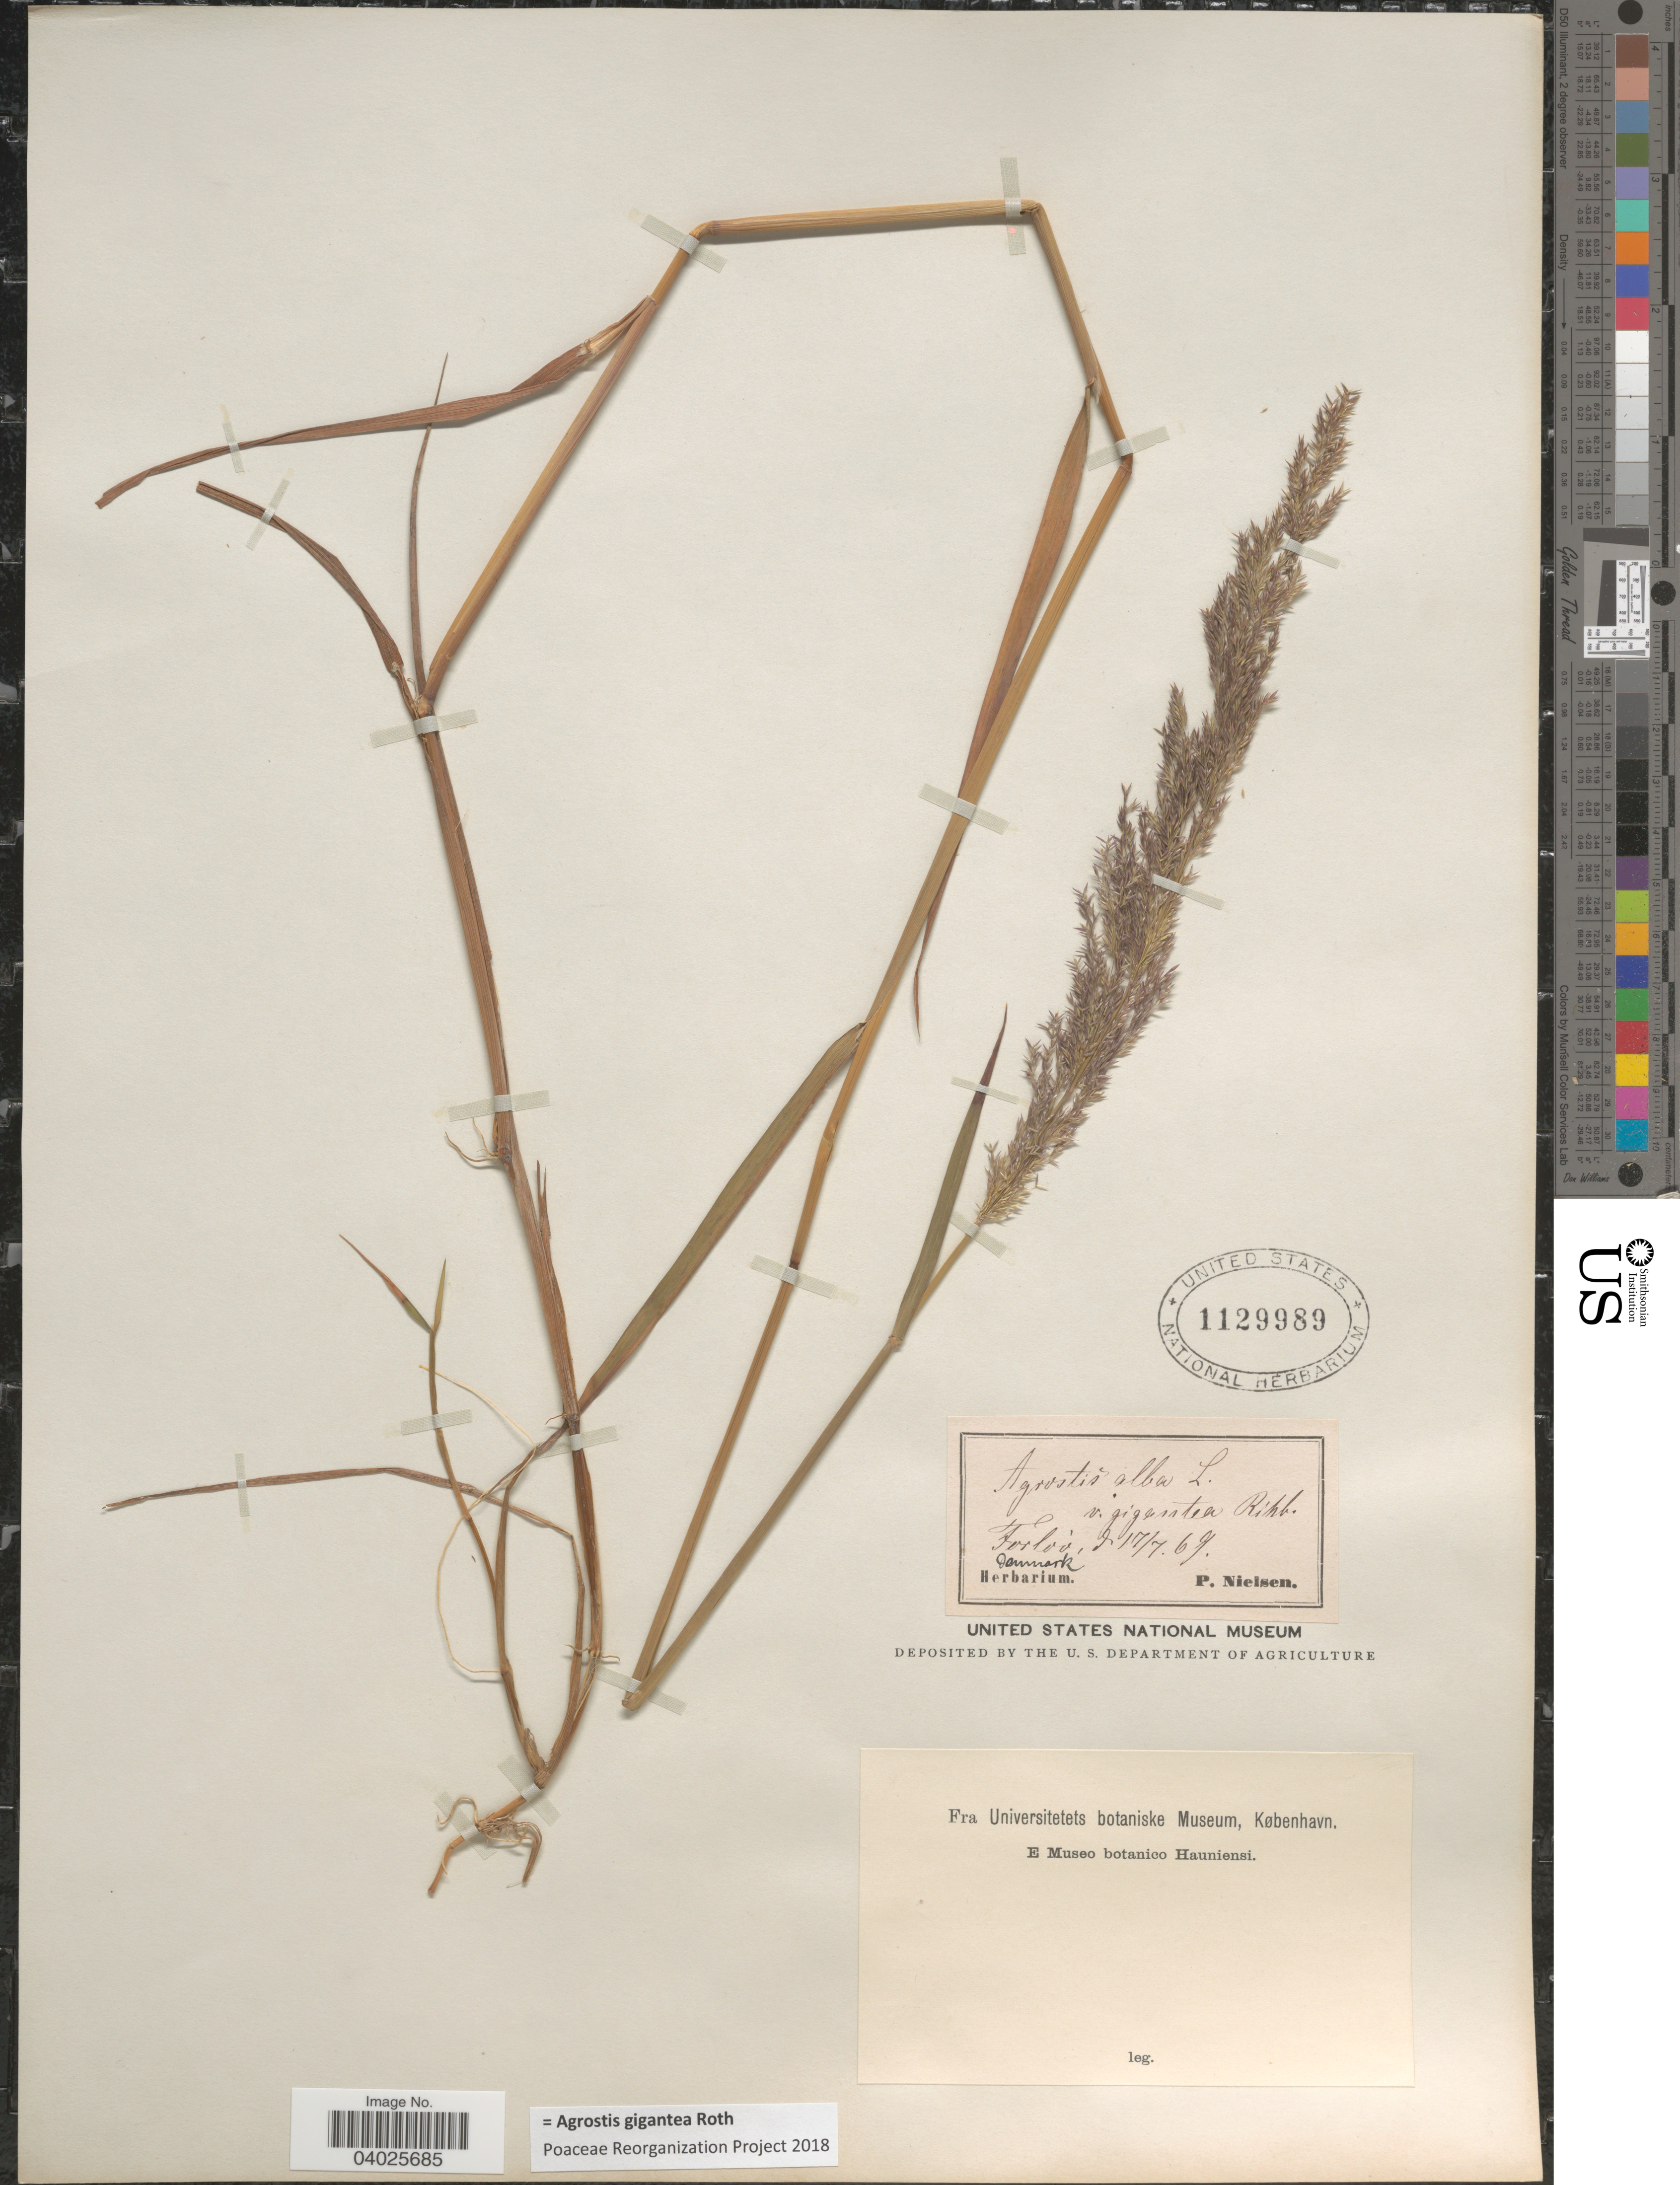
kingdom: Plantae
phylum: Tracheophyta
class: Liliopsida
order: Poales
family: Poaceae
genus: Agrostis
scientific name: Agrostis gigantea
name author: Roth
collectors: P. Nielsen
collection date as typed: Transcribed d/m/y: 17/7/69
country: Denmark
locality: Forlov.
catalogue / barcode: US 1129989